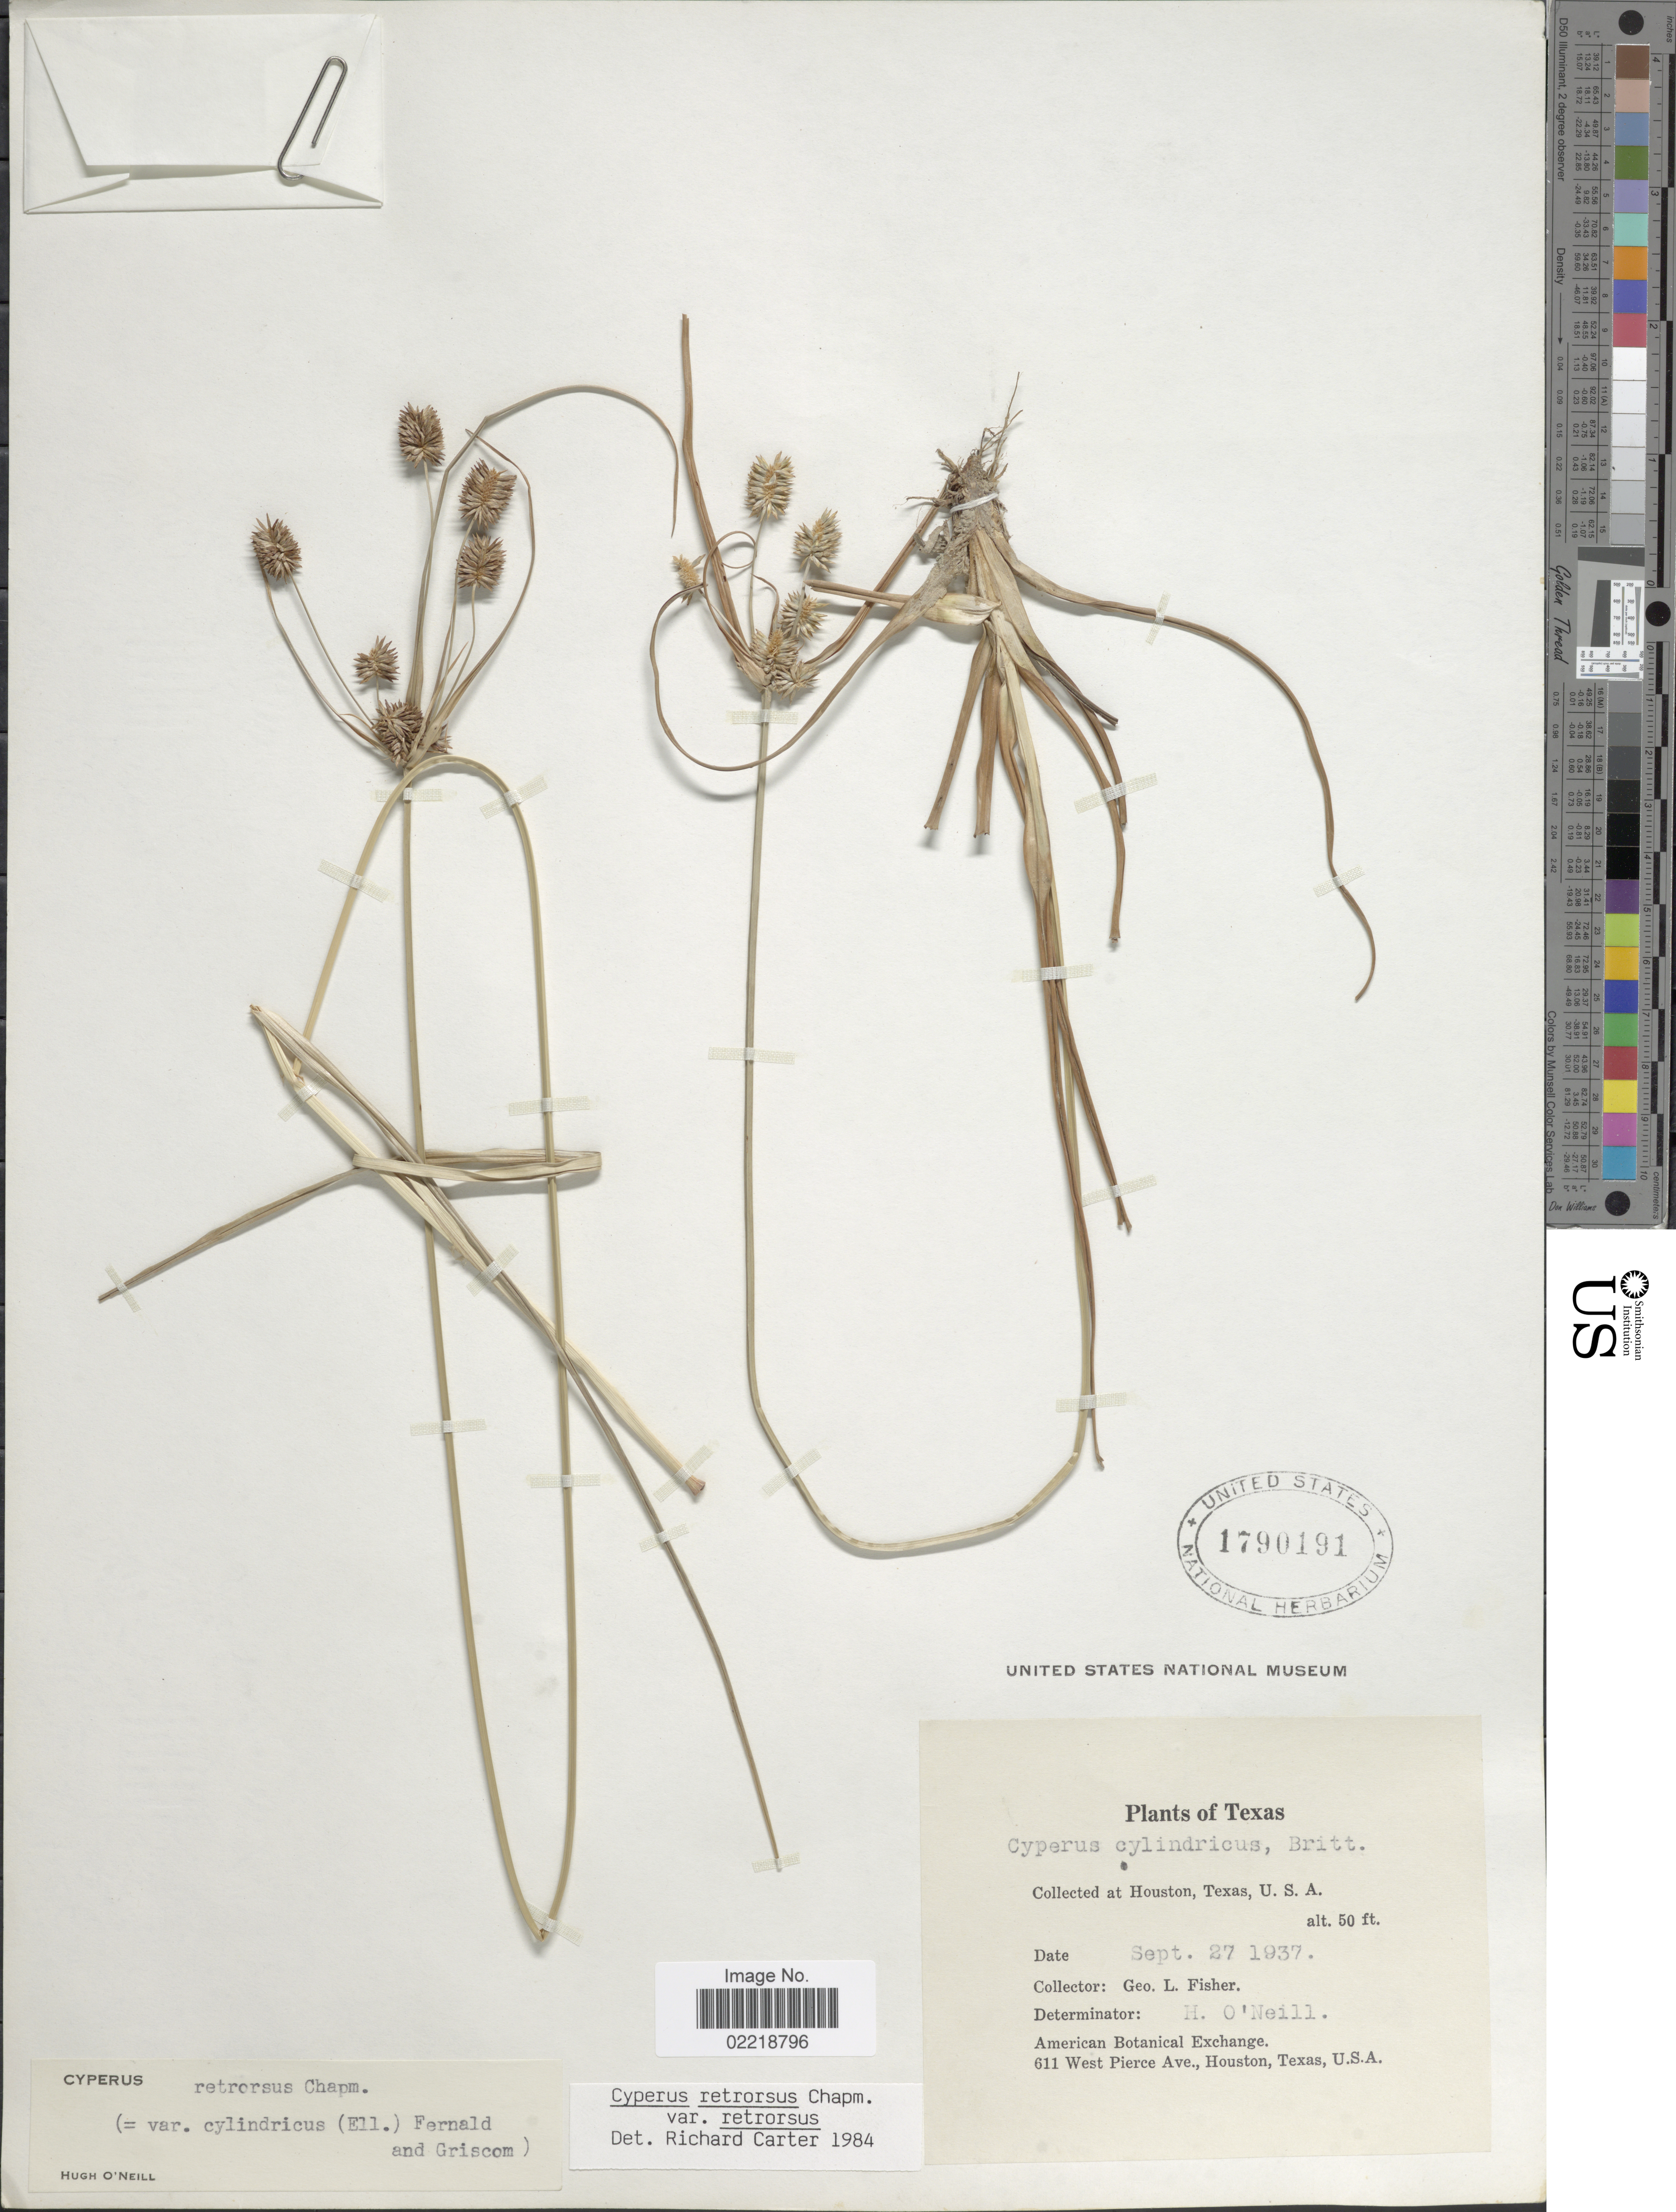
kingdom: Plantae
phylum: Tracheophyta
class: Liliopsida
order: Poales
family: Cyperaceae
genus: Cyperus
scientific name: Cyperus retrorsus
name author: Chapm.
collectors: G. L. Fisher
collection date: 1937-09-27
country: United States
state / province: Texas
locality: Houston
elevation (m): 15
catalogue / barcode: US 1790191